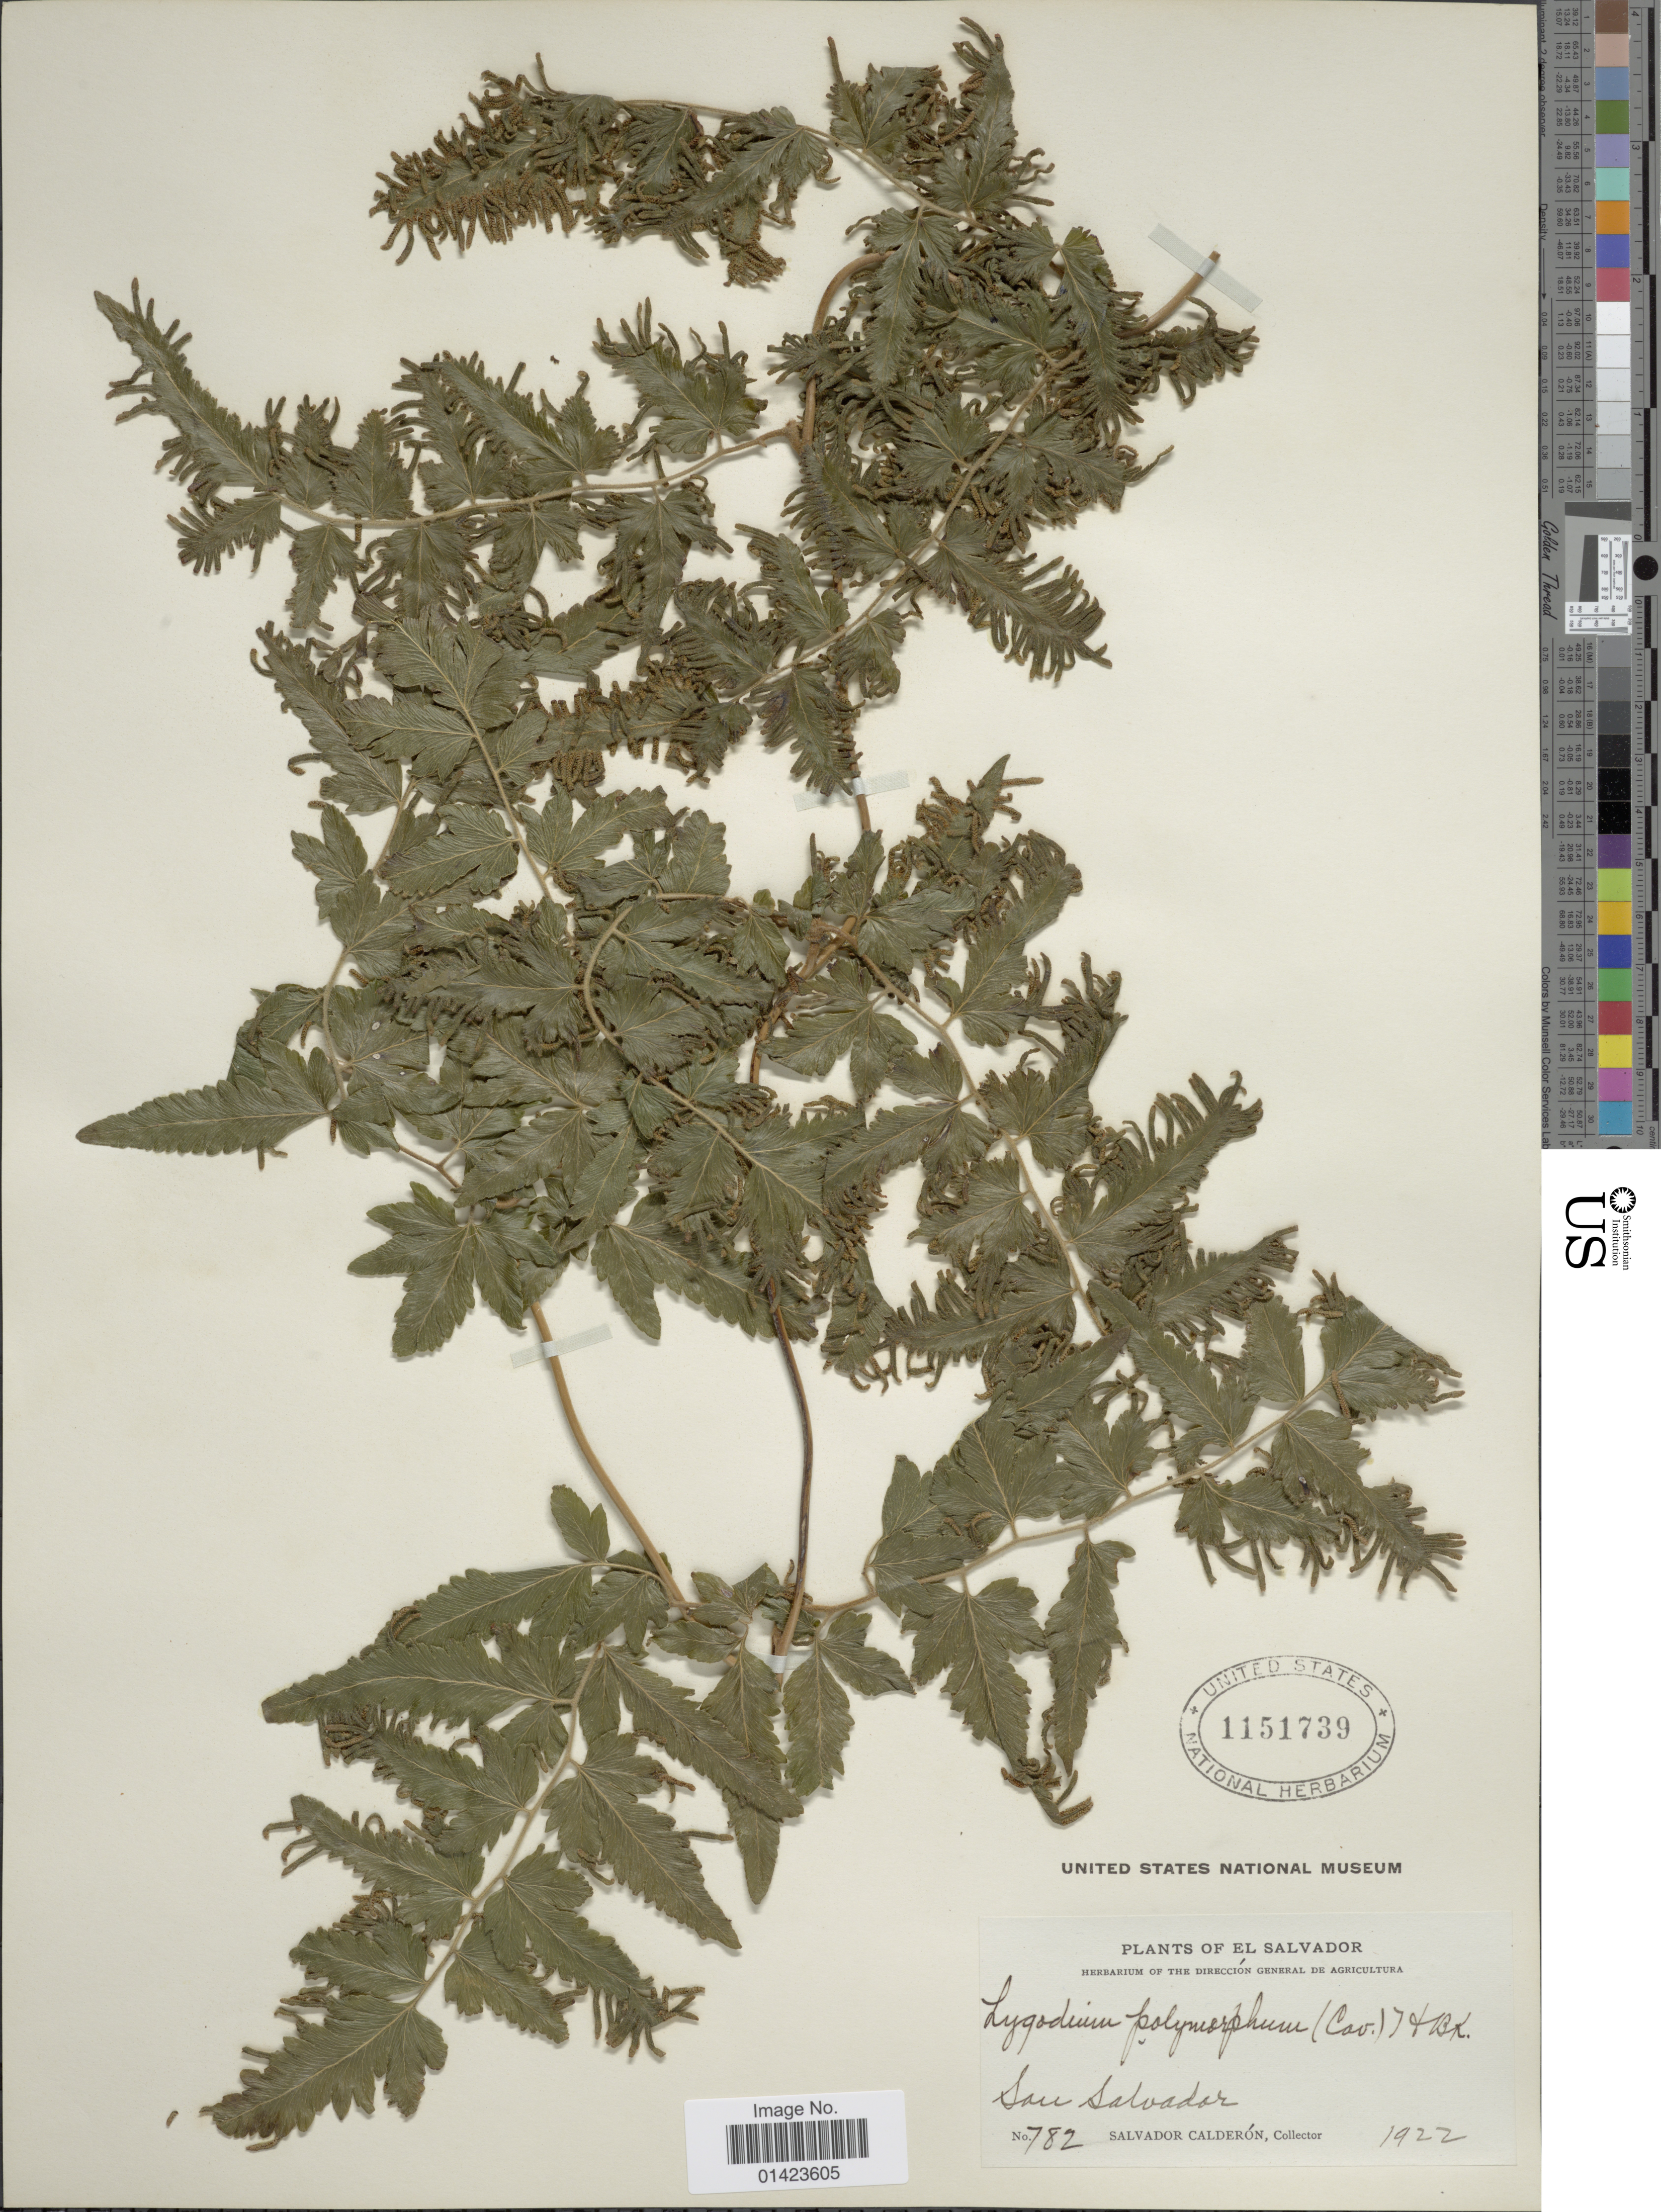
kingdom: Plantae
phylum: Tracheophyta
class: Polypodiopsida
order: Schizaeales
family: Lygodiaceae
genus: Lygodium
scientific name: Lygodium venustum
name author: Sw.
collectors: S. Calderón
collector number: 782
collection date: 1822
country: El Salvador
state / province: San Salvador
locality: San Salvador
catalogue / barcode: US 1151739